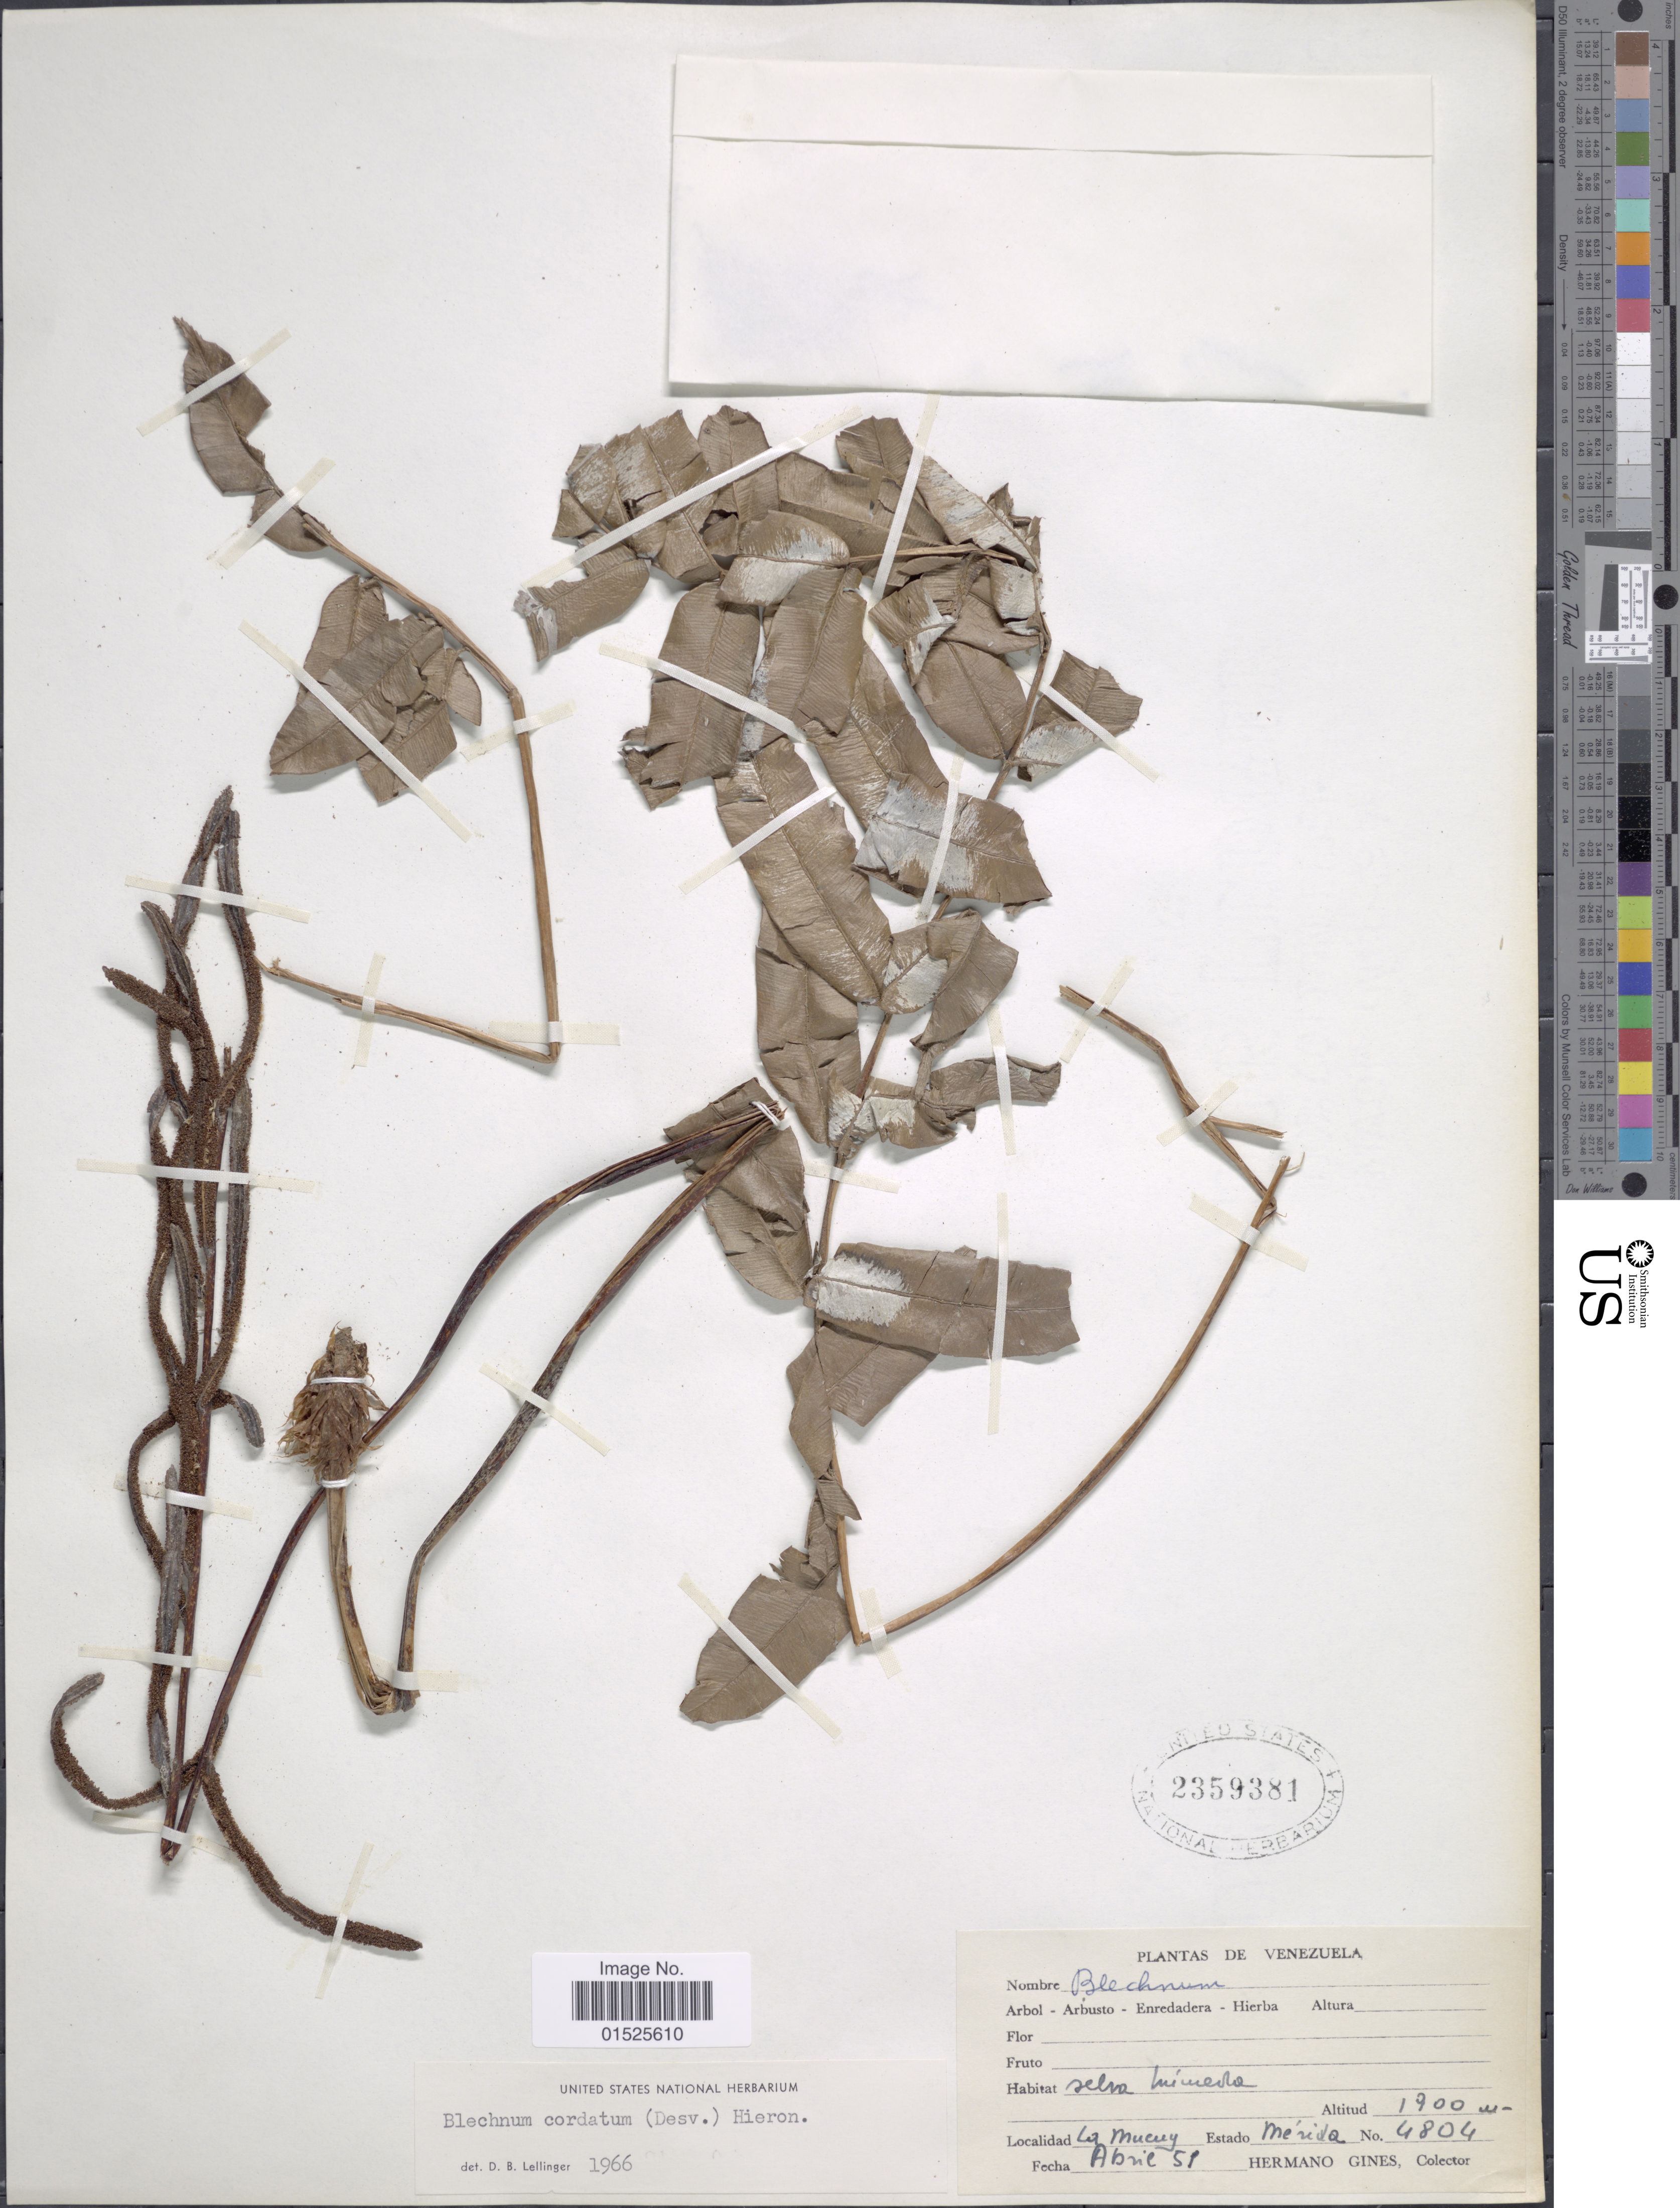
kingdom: Plantae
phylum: Tracheophyta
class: Polypodiopsida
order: Polypodiales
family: Blechnaceae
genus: Blechnum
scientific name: Blechnum cordatum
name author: (Desv.) Hieron.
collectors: Bro. Gines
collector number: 4804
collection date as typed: Transcribed d/m/y: /4/51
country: Venezuela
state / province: Mérida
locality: La Mucuy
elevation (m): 1900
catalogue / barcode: US 2359381